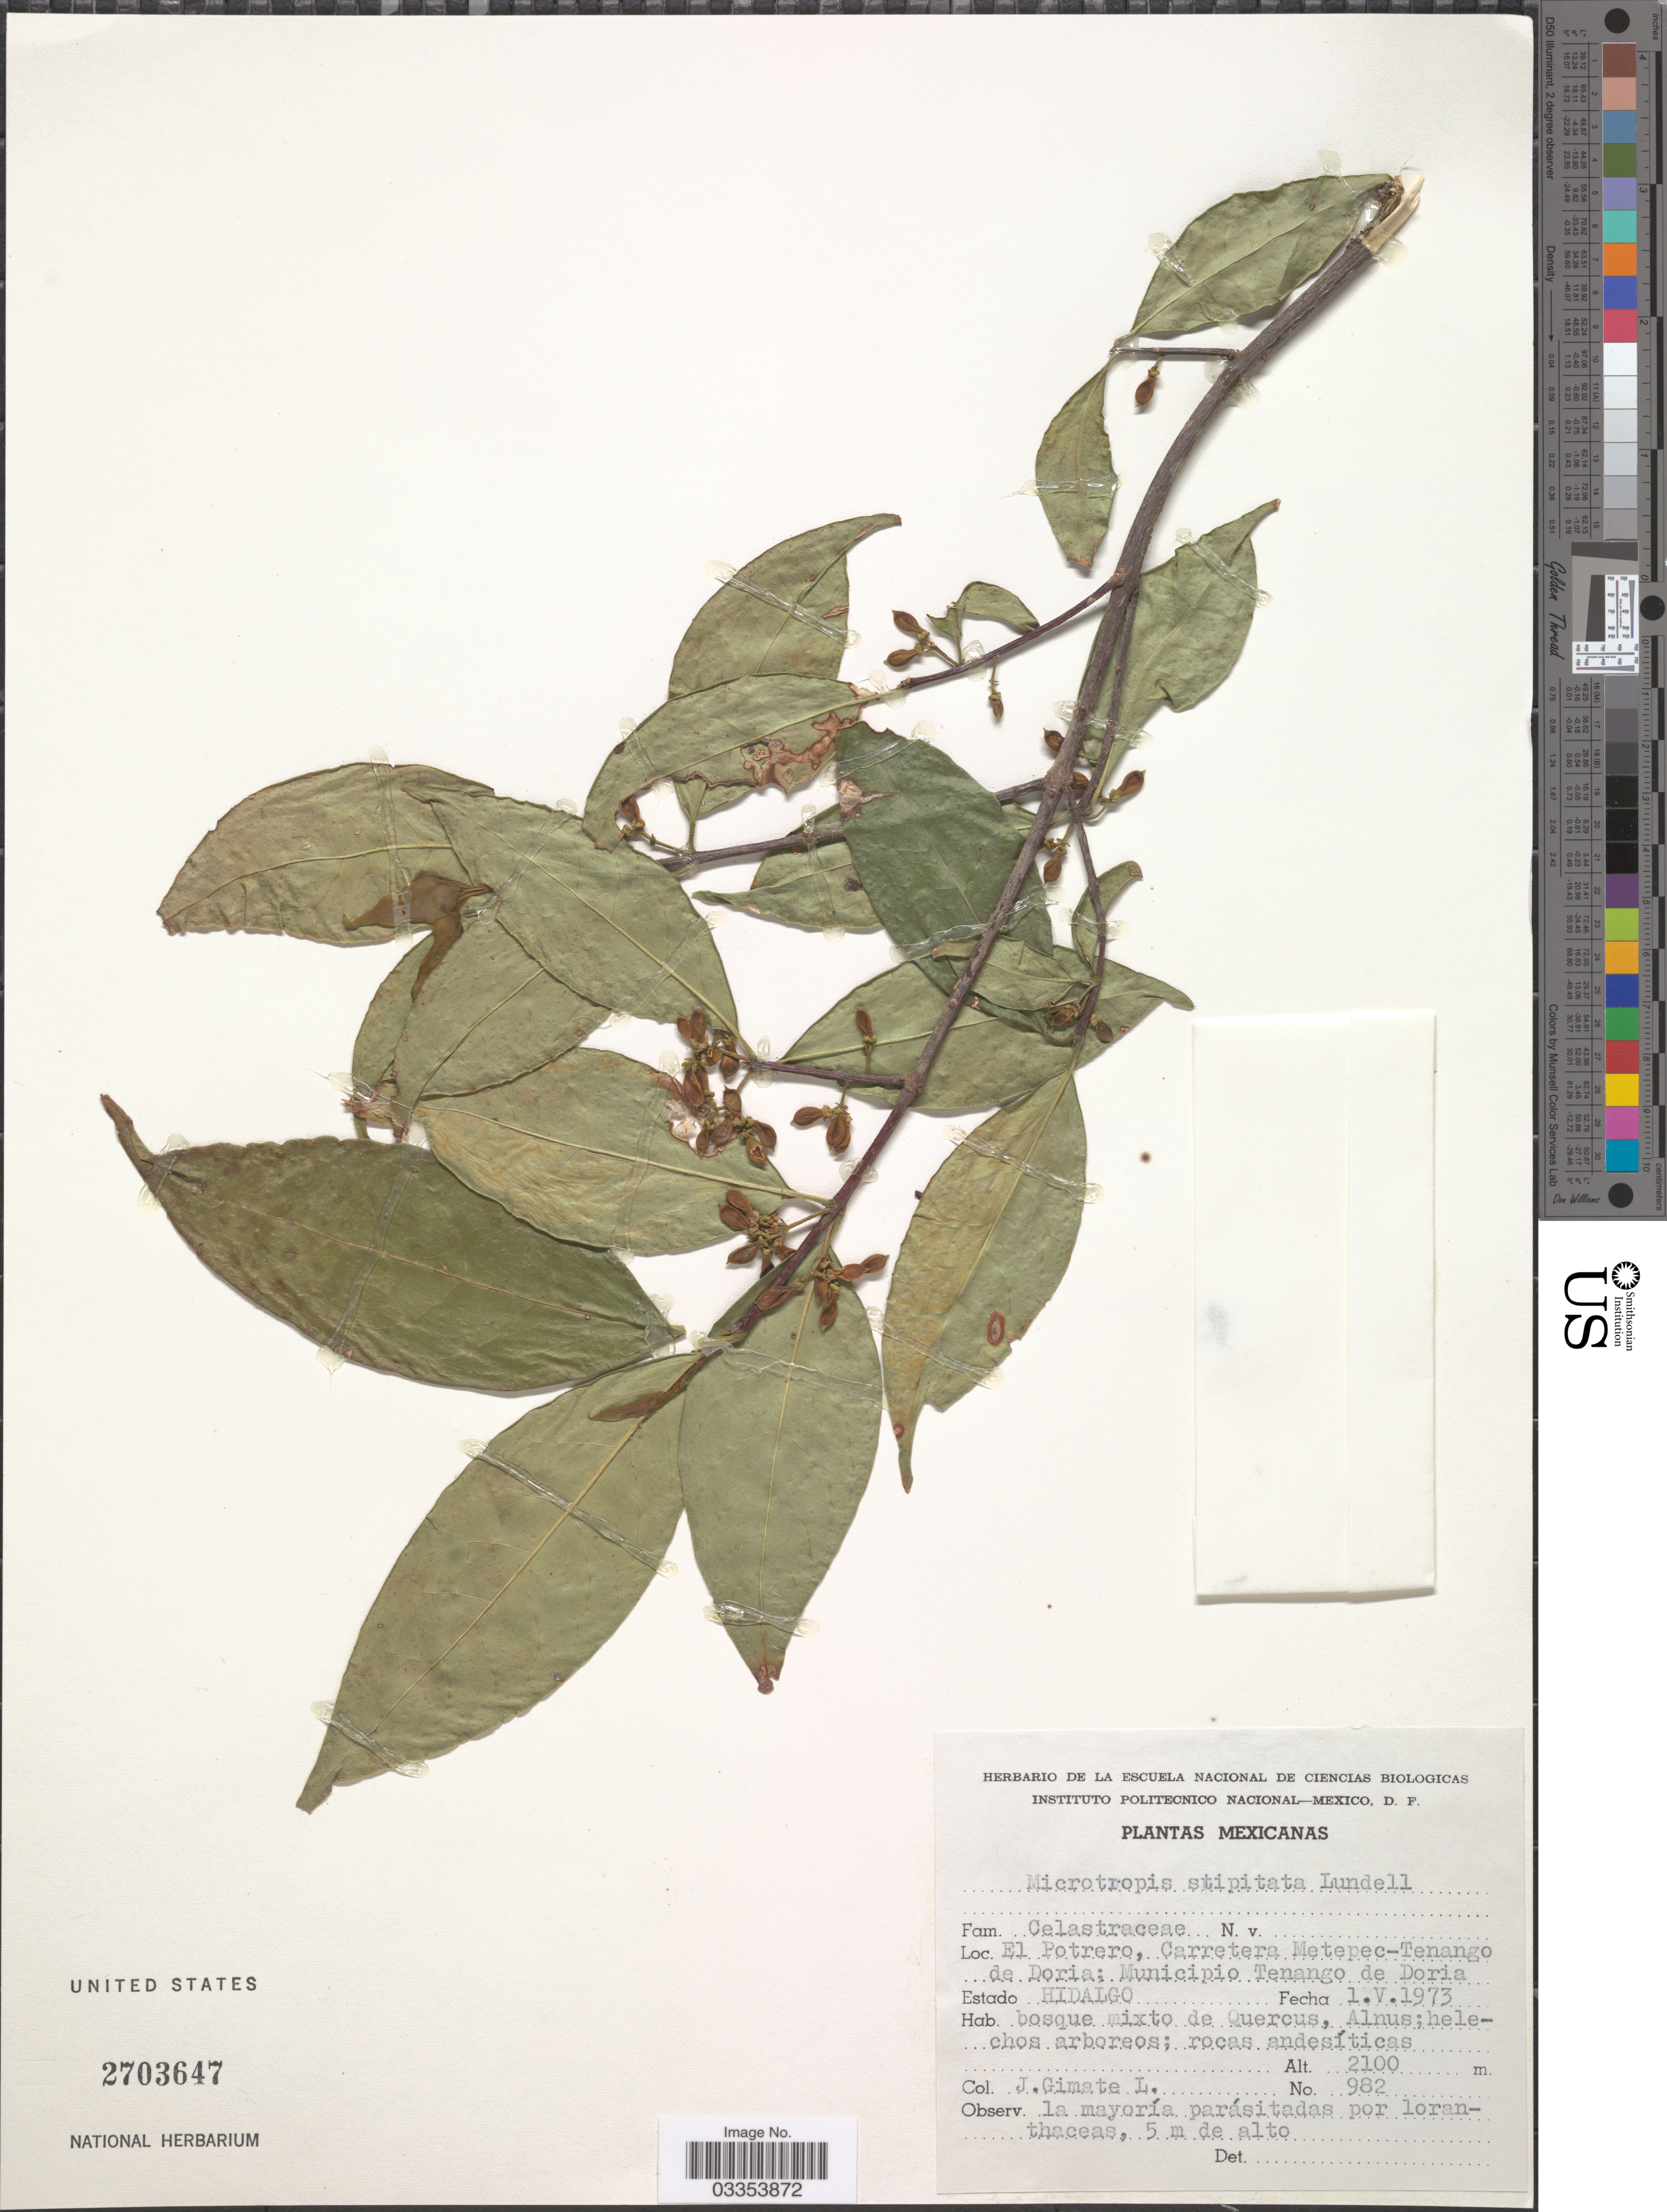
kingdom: Plantae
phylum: Tracheophyta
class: Magnoliopsida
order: Celastrales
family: Celastraceae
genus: Quetzalia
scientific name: Quetzalia stipitata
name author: (Lundell) Lundell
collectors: J. Gimate L.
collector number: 982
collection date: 1973-05-01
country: Mexico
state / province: Hidalgo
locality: El Potrero, Carretera Metepec-Tenango de Doria: Municipio Tenango de Doria.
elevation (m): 2100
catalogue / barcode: US 2703647